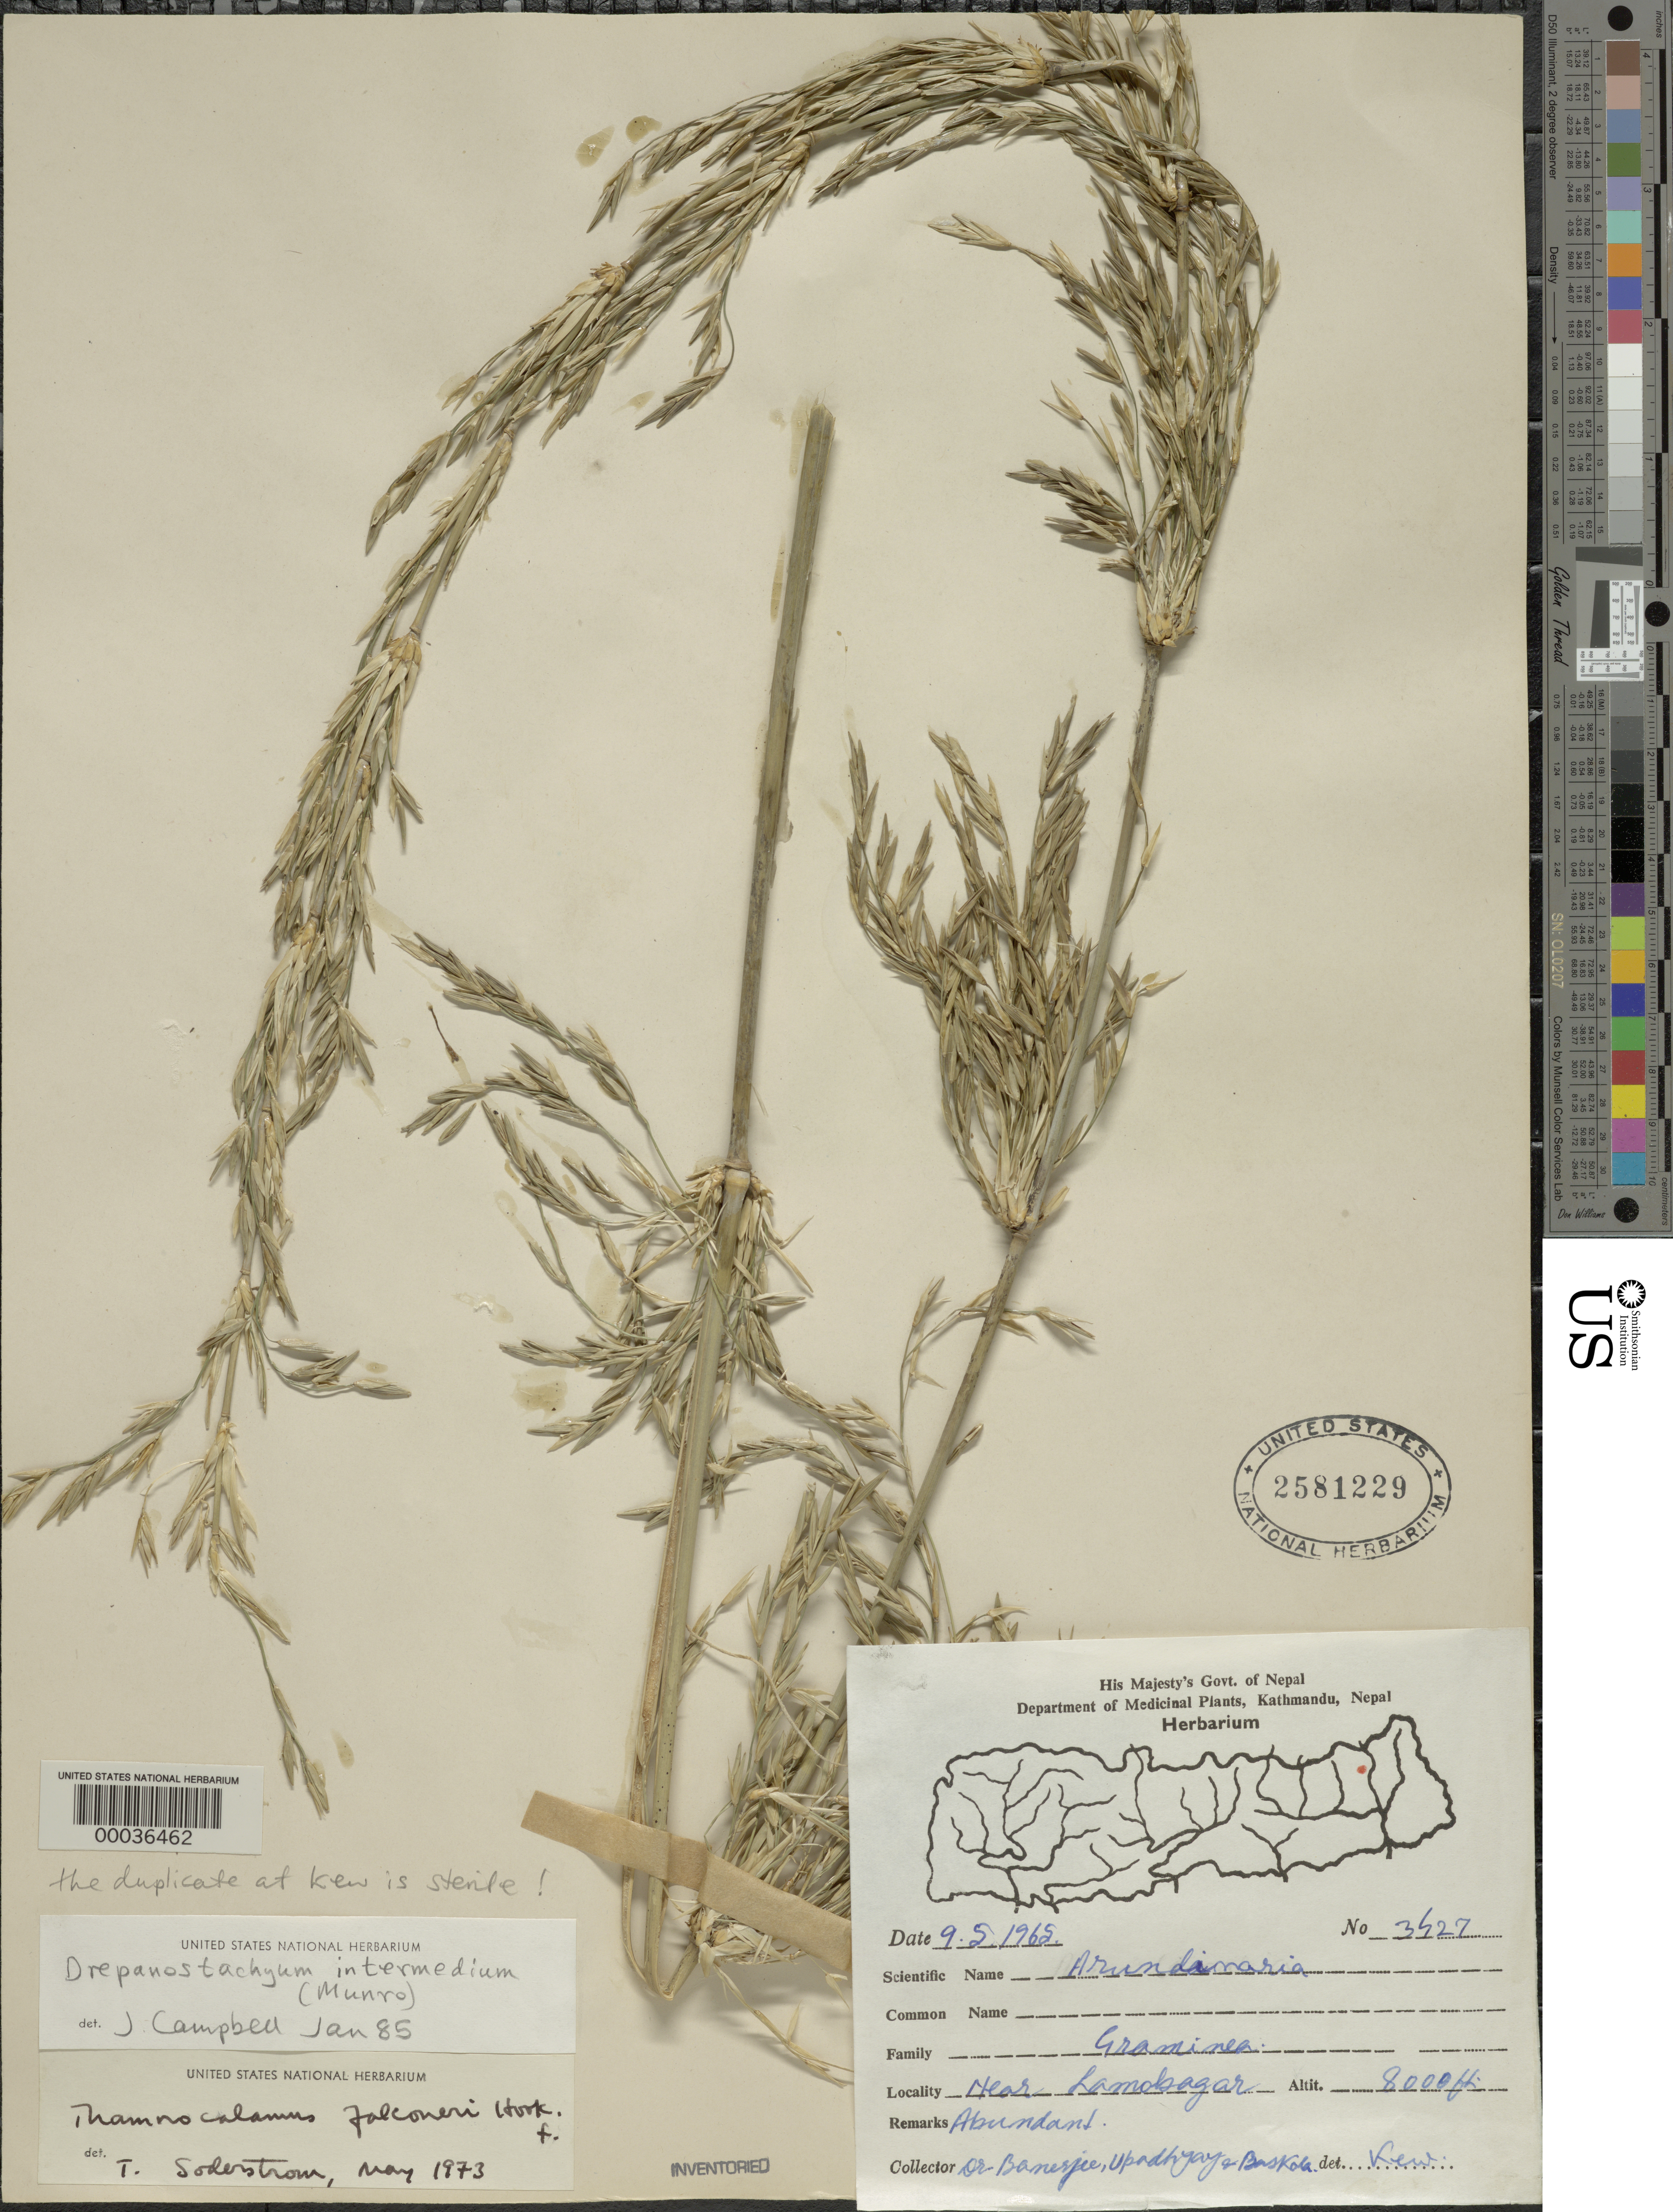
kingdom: Plantae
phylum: Tracheophyta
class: Liliopsida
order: Poales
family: Poaceae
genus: Drepanostachyum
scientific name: Drepanostachyum intermedium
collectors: -. Banerjee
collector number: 3427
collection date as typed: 09 May 1965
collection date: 1965-05-09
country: Nepal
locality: Near lamobagar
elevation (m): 2440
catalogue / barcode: US 2581229